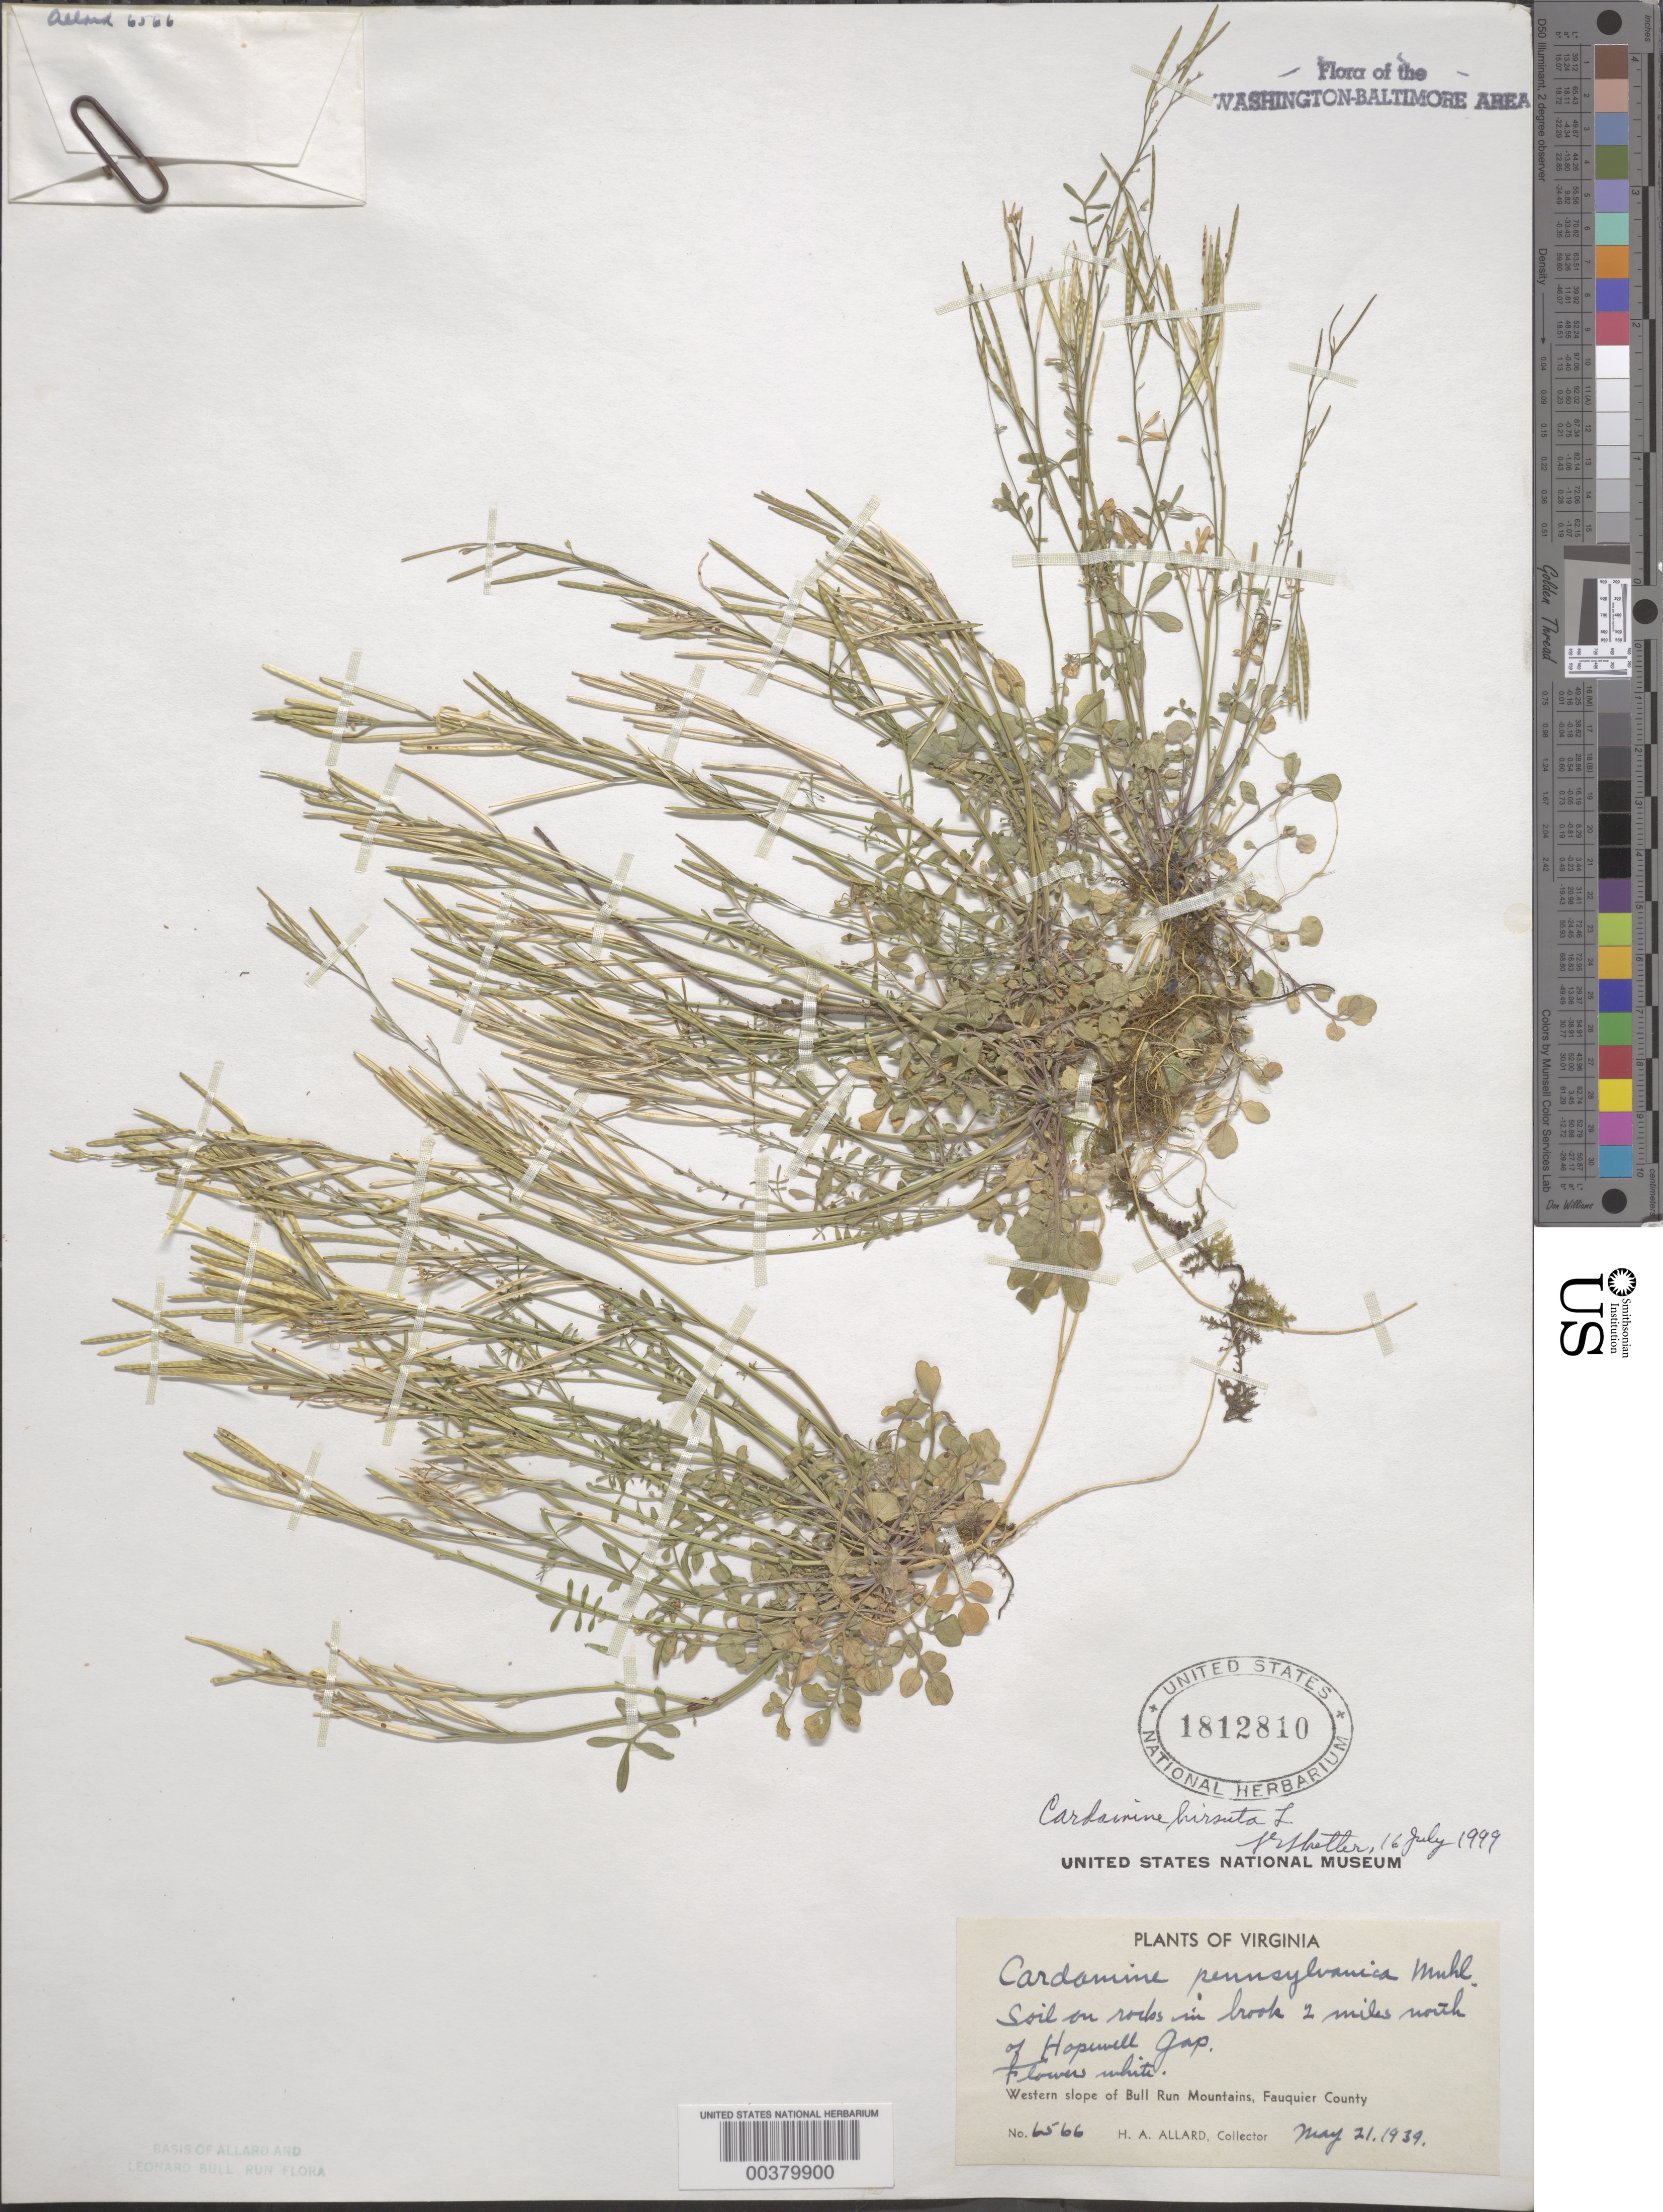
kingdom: Plantae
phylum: Tracheophyta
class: Magnoliopsida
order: Brassicales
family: Brassicaceae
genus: Cardamine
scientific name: Cardamine hirsuta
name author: L.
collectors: H. A. Allard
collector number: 6566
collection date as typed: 21 May 1939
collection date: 1939-05-21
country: United States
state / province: Virginia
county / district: Fauquier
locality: North of Hopewell Gap Bull Run Mts.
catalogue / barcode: US 1812810